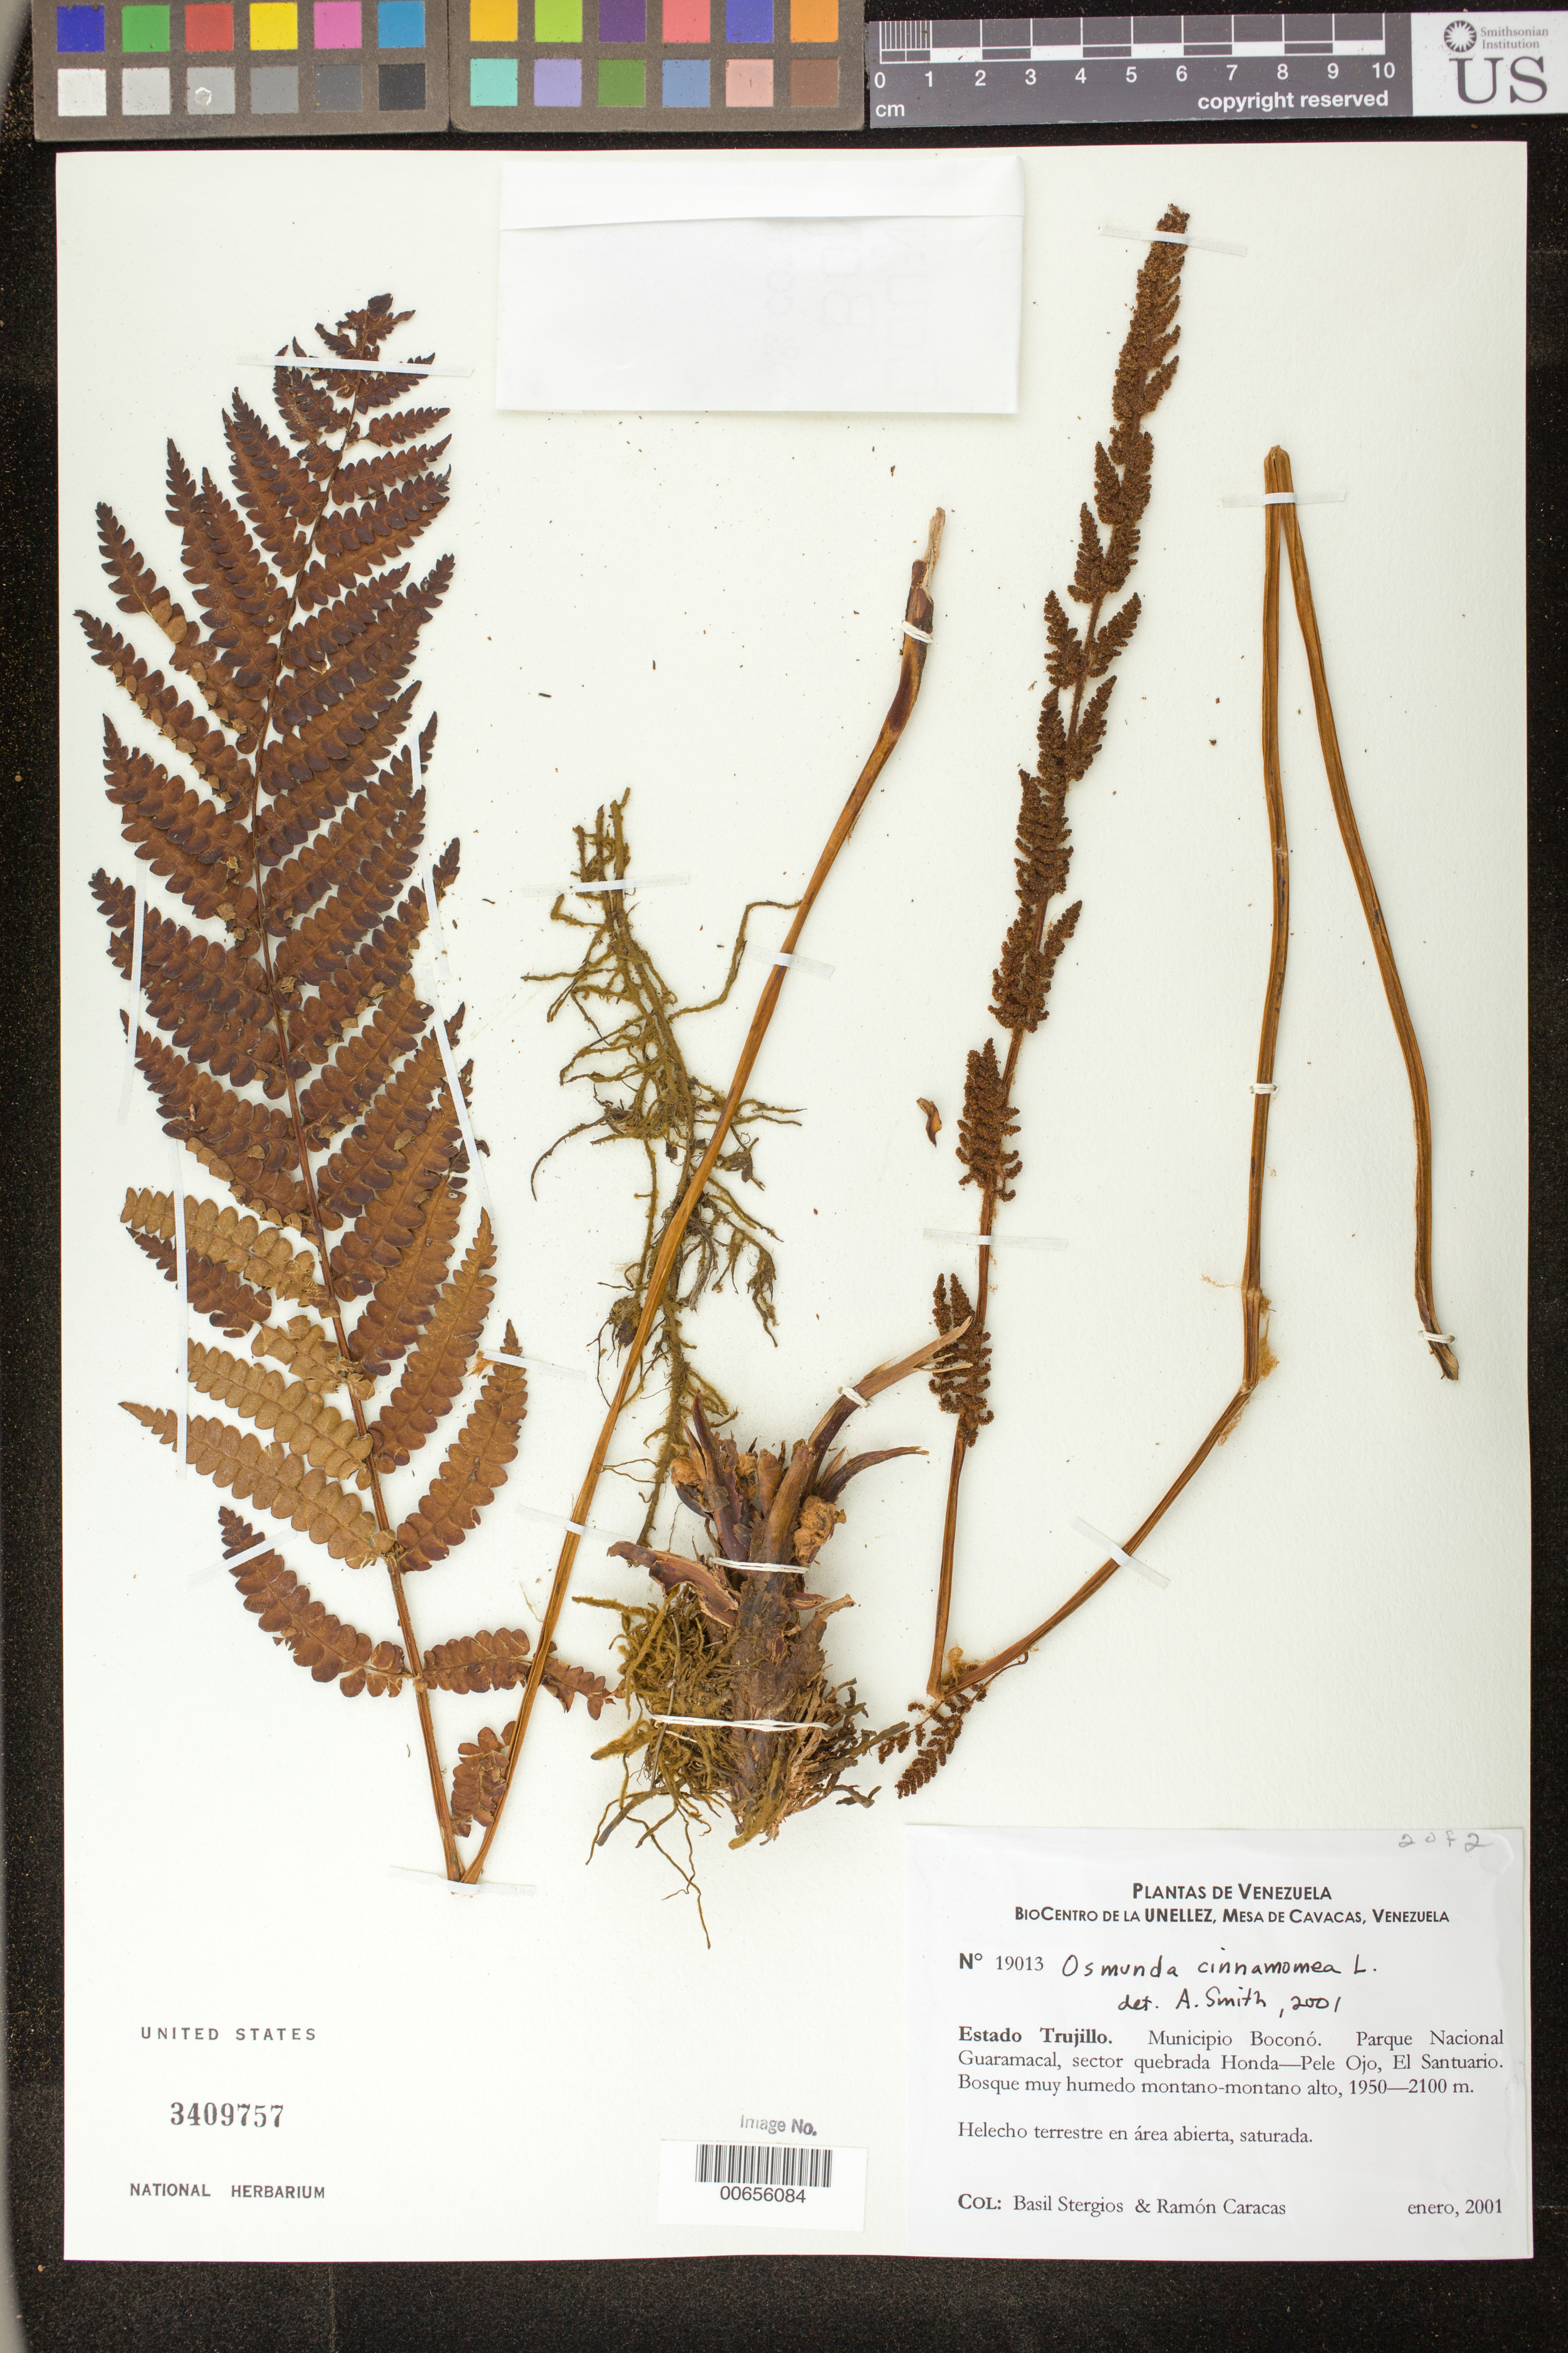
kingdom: Plantae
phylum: Tracheophyta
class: Polypodiopsida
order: Osmundales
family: Osmundaceae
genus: Osmunda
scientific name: Osmunda cinnamomea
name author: L.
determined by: Smith, Alan R., (UC)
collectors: B. G. Stergios & R. Caracas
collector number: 19013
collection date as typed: Jan 2001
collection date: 2001-01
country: Venezuela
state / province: Trujillo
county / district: Boconó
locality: Parque Nacional Guaramacal, sector quebrada Honda-Pele Ojo, El Santuario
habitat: Bosque muy húmedo montano-montano alto.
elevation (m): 1950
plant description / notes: NY, PORT, UC, US, VEN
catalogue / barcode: US 3409757